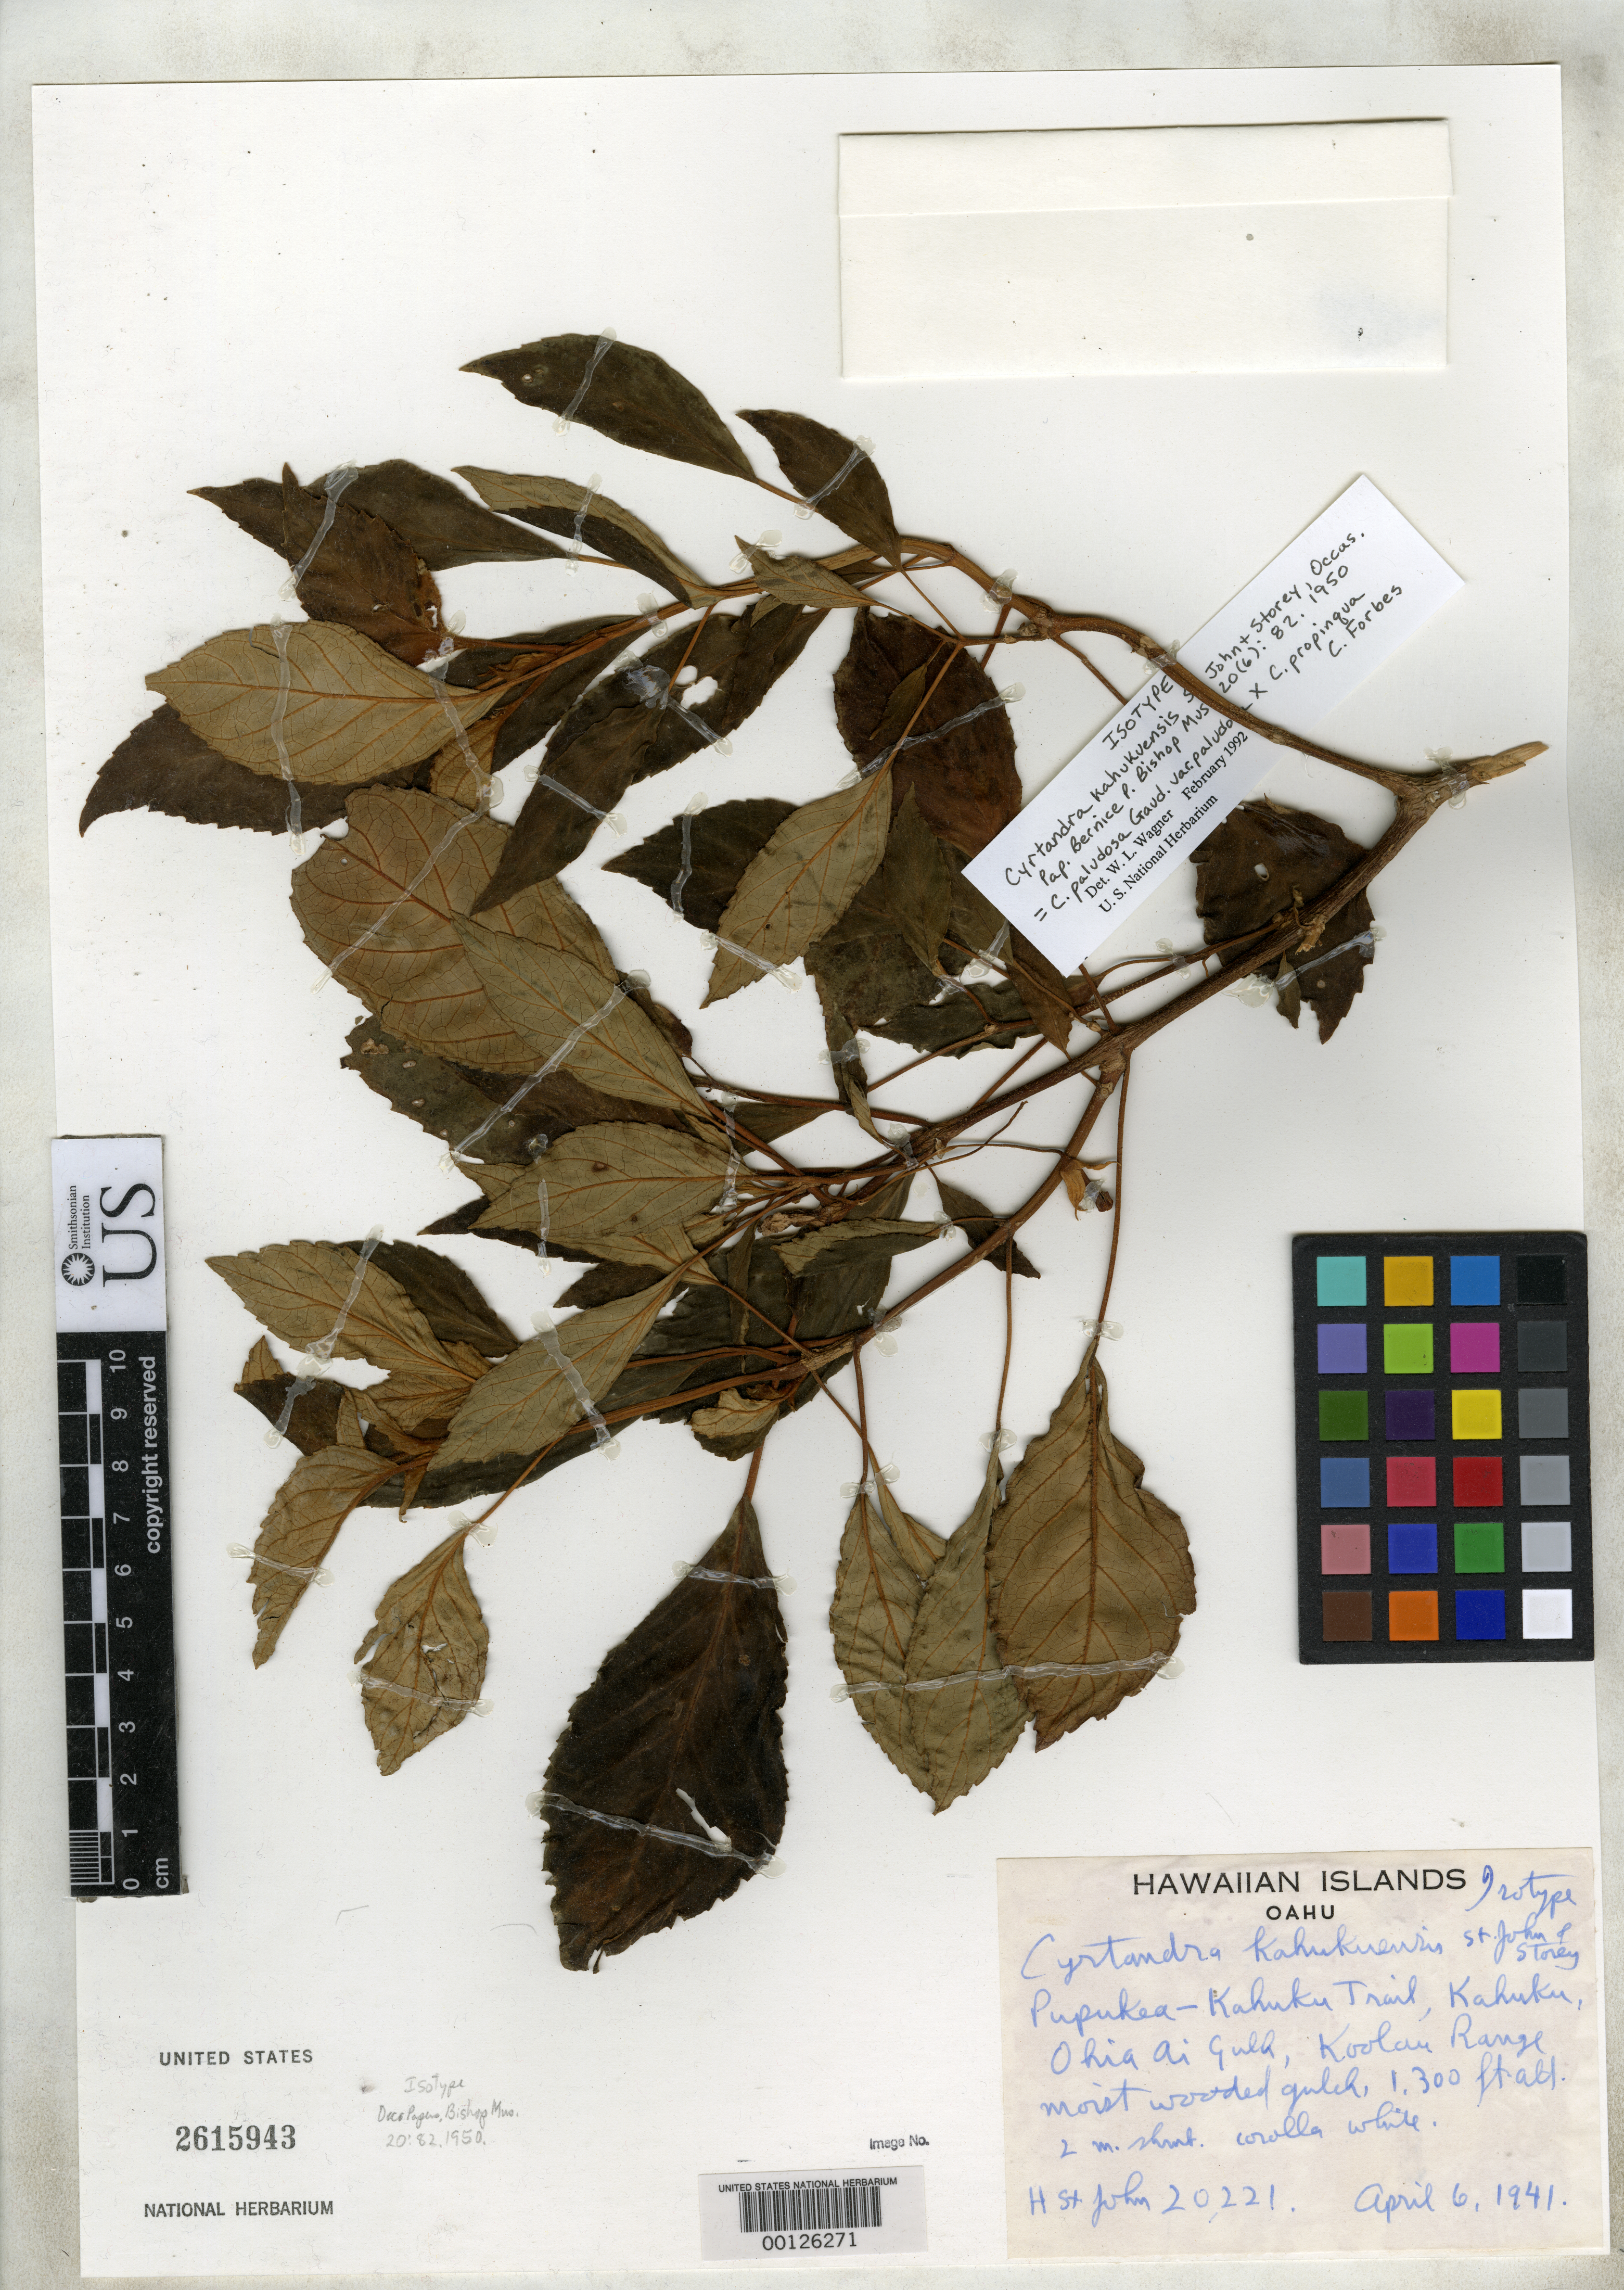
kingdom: Plantae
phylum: Tracheophyta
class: Magnoliopsida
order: Lamiales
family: Gesneriaceae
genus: Cyrtandra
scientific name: Cyrtandra kahukuensis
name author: H. St. John & Storey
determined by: Wagner, W. L., (BOT), Smithsonian Institution - National Museum of Natural History (UNITED STATES)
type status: Isotype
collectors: H. St. John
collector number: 20221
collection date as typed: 06 Apr 1941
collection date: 1941-04-06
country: United States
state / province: Hawaii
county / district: Honolulu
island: Oahu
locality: Pupukea-Kahuku Trail, Kahuku, Ohia Ai Gulch, Koolau Range.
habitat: Moist wooded gulch.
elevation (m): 396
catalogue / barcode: US 2615943